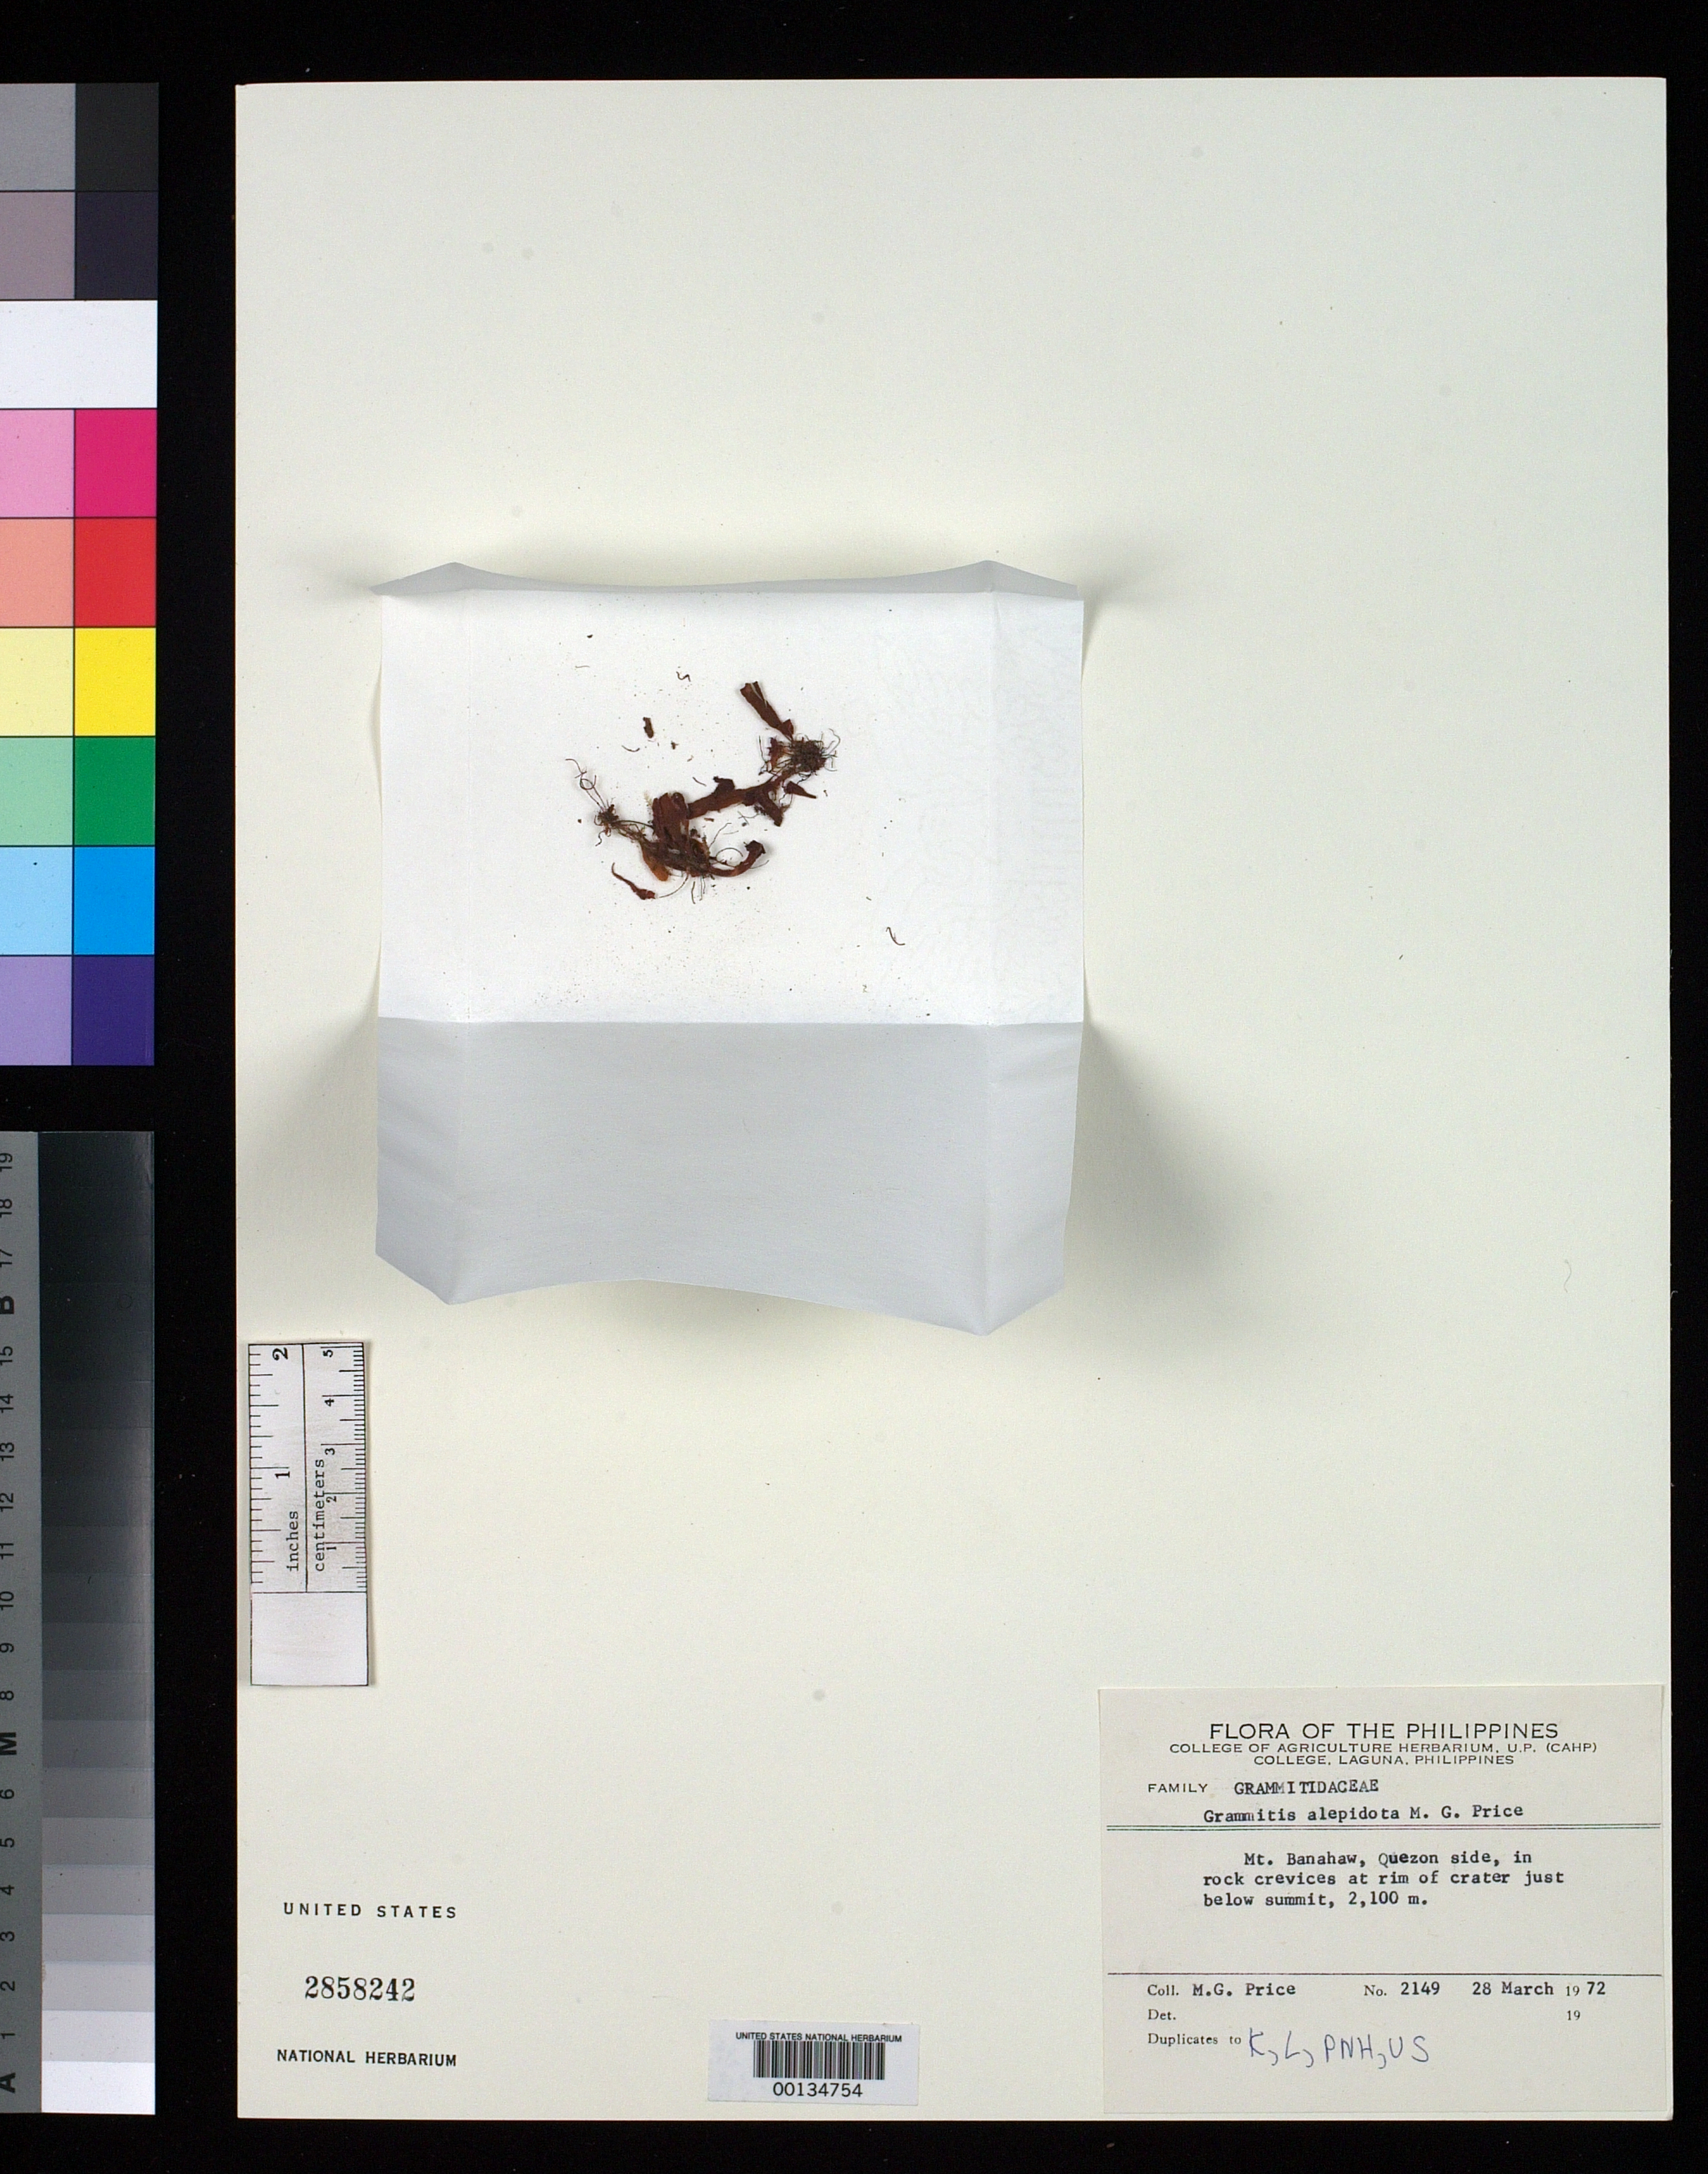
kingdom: Plantae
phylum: Tracheophyta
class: Polypodiopsida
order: Polypodiales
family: Polypodiaceae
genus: Grammitis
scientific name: Grammitis alepidota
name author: M.G. Price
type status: Isotype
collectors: M. G. Price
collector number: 2149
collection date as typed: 28 Mar 1972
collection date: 1972-03-28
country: Philippines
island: Luzon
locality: Quezon side of Mt. Banahaw.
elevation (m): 2100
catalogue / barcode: US 2858242